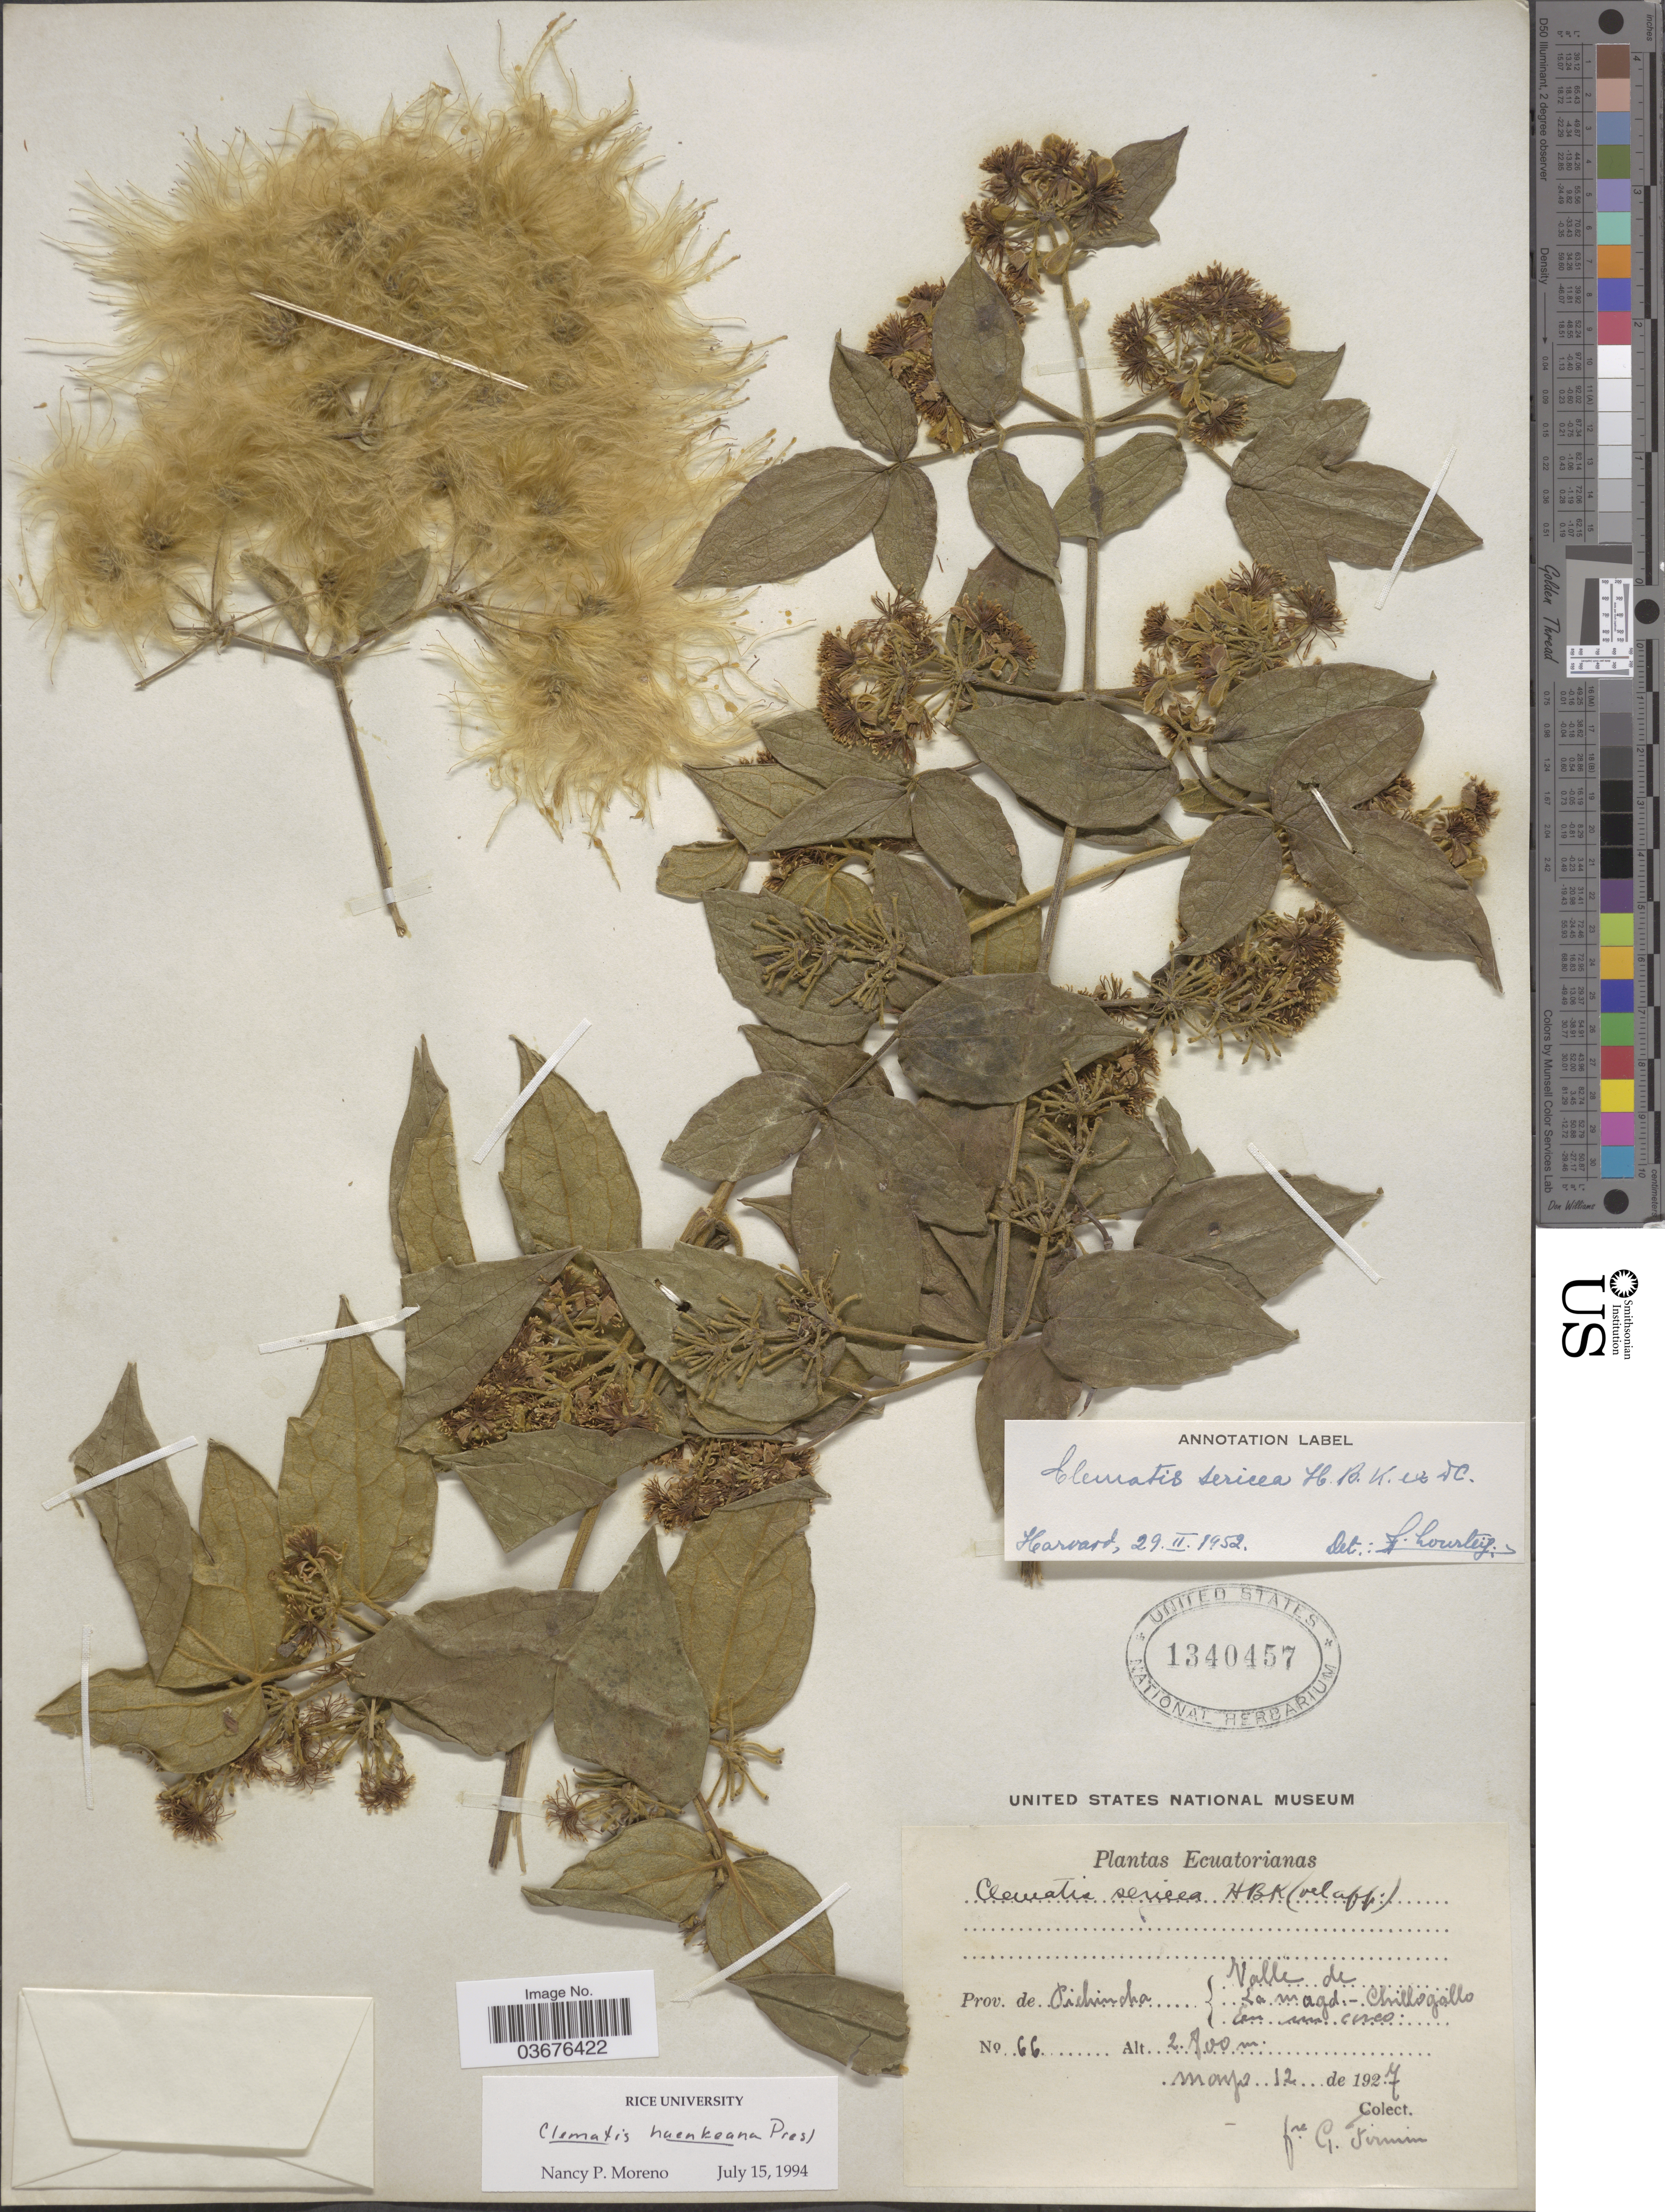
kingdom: Plantae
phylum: Tracheophyta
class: Magnoliopsida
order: Ranunculales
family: Ranunculaceae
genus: Clematis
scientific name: Clematis haenkeana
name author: C. Presl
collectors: F. Firmin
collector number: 66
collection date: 1927-05-12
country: Ecuador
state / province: Pichincha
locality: Valle de La Magd. - Chillogallo.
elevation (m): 2800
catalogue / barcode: US 1340457